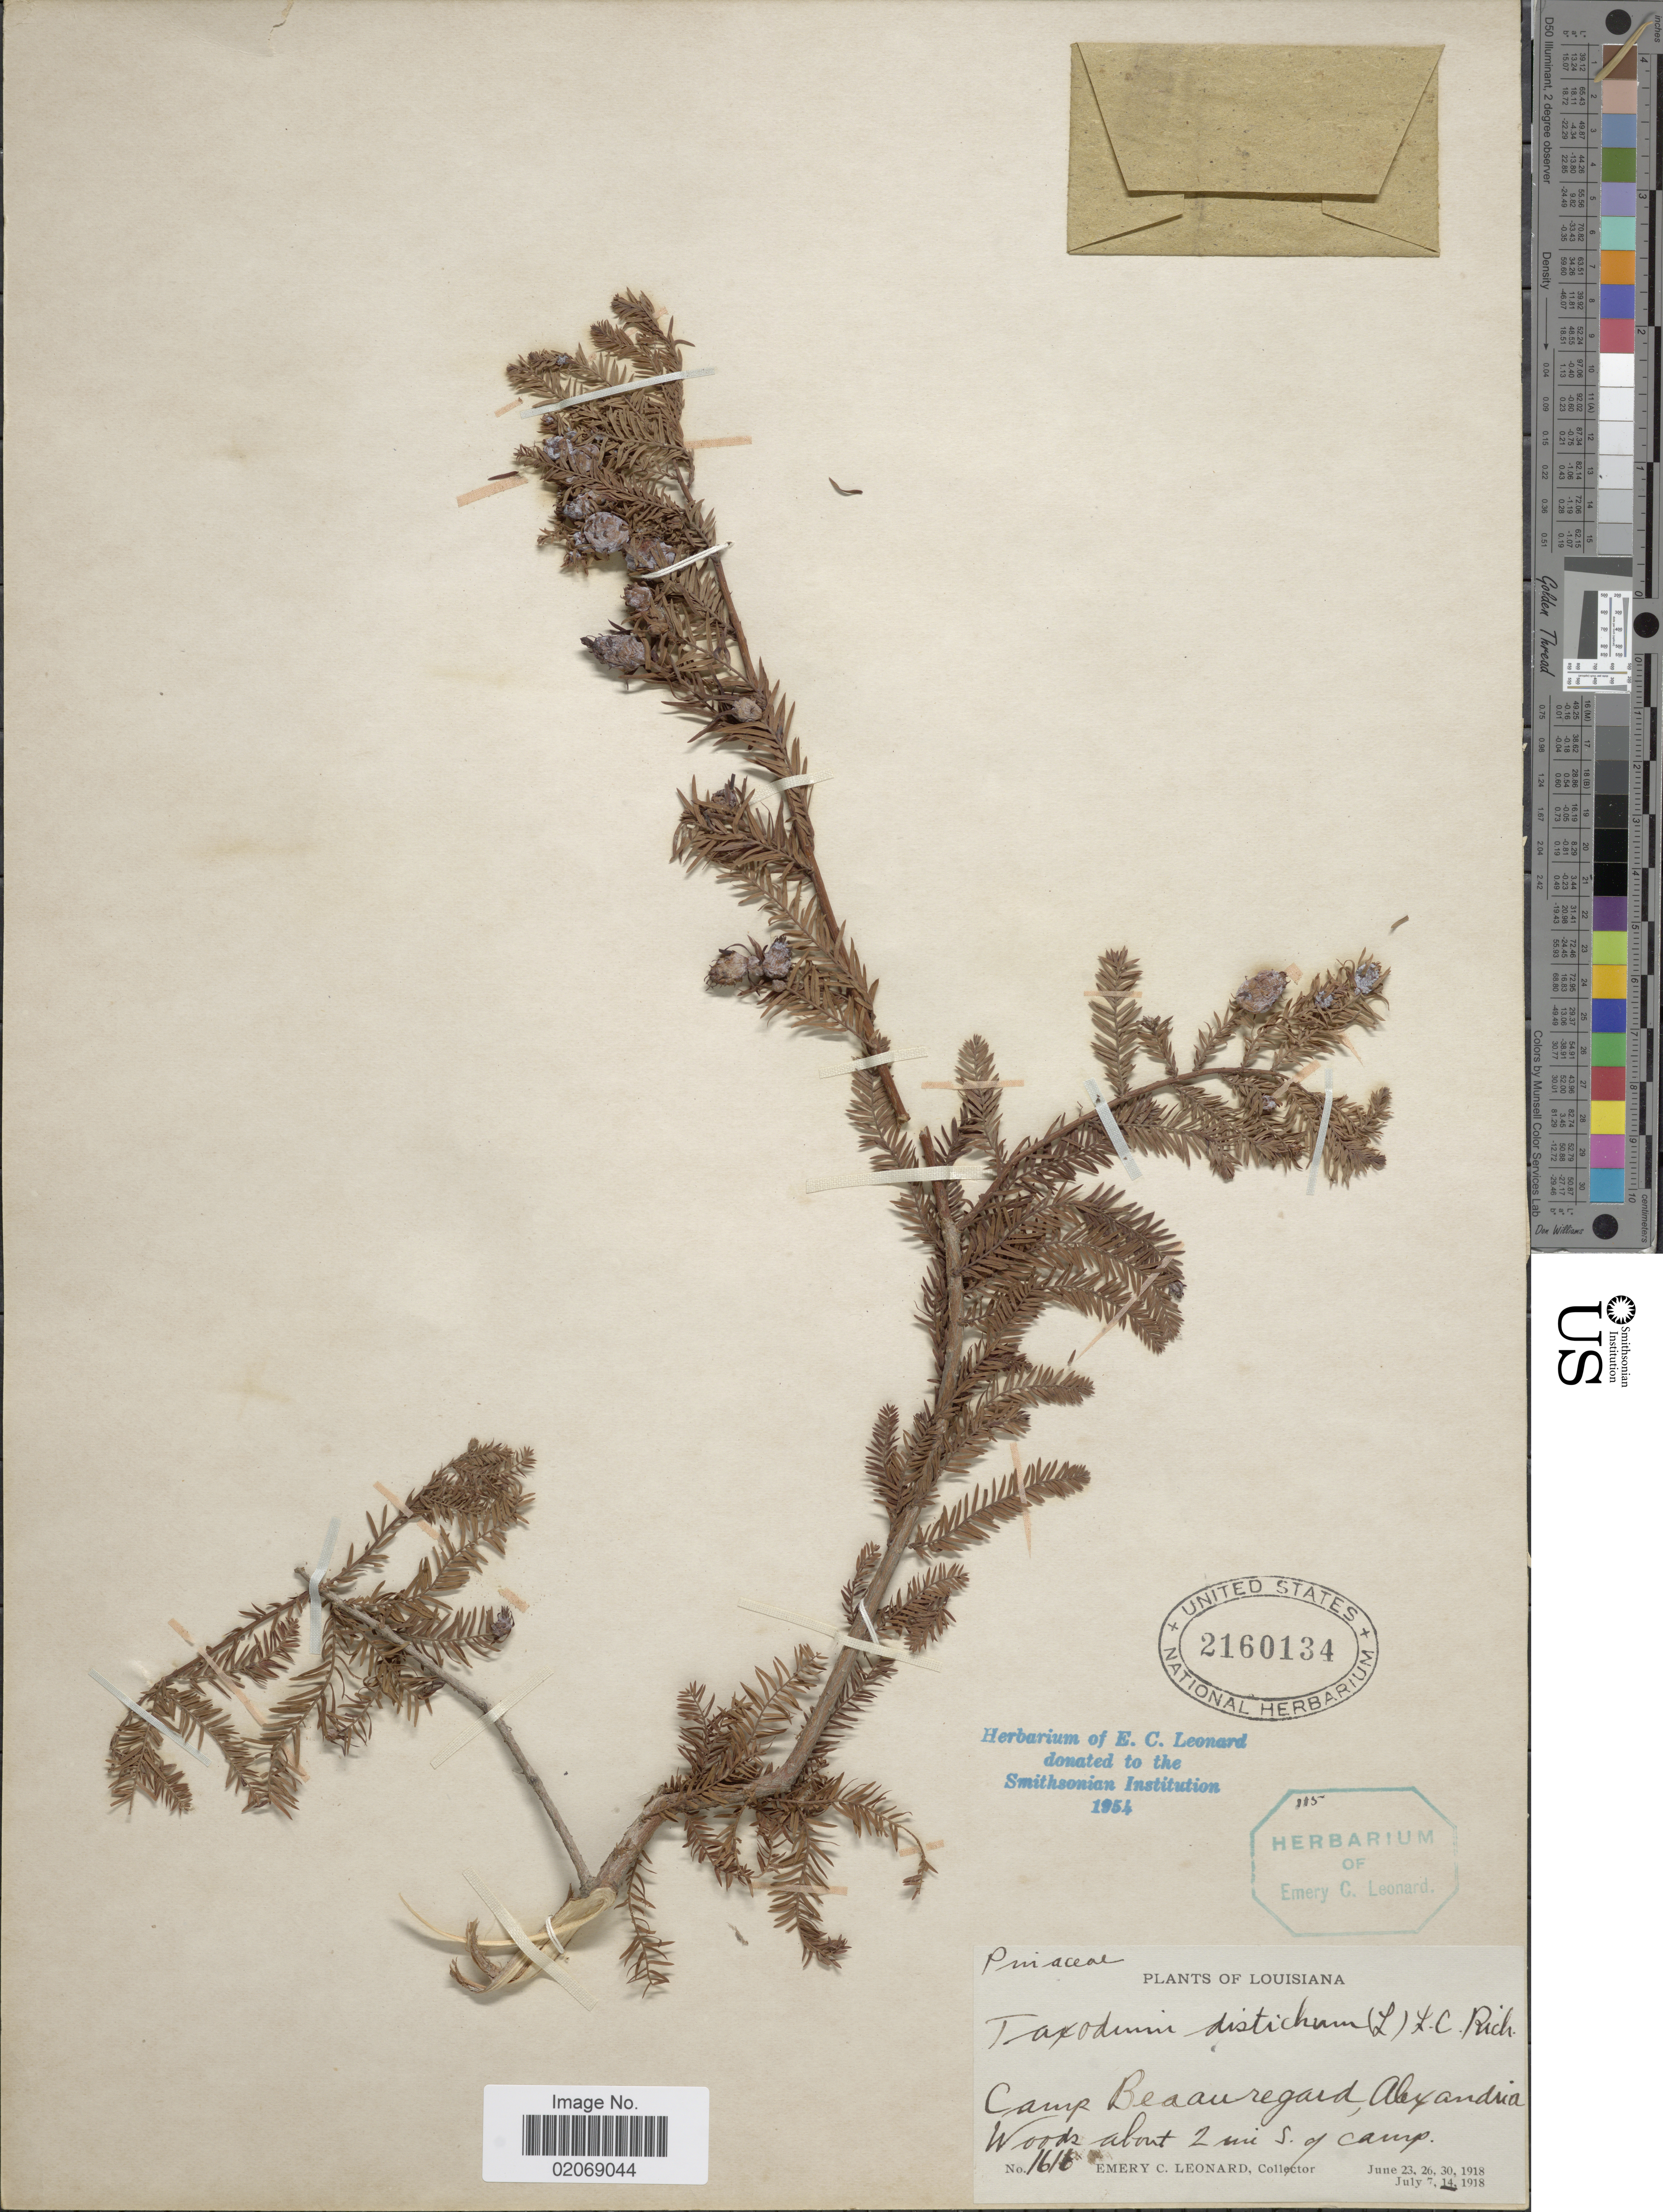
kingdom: Plantae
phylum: Tracheophyta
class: Pinopsida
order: Pinales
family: Cupressaceae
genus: Taxodium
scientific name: Taxodium distichum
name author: (L.) Rich.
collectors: E. C. Leonard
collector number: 1616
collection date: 1918-07-14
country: United States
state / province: Louisiana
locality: Camp Beauregard Alexandria, About 2 mi S. of Camp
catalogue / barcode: US 2160134